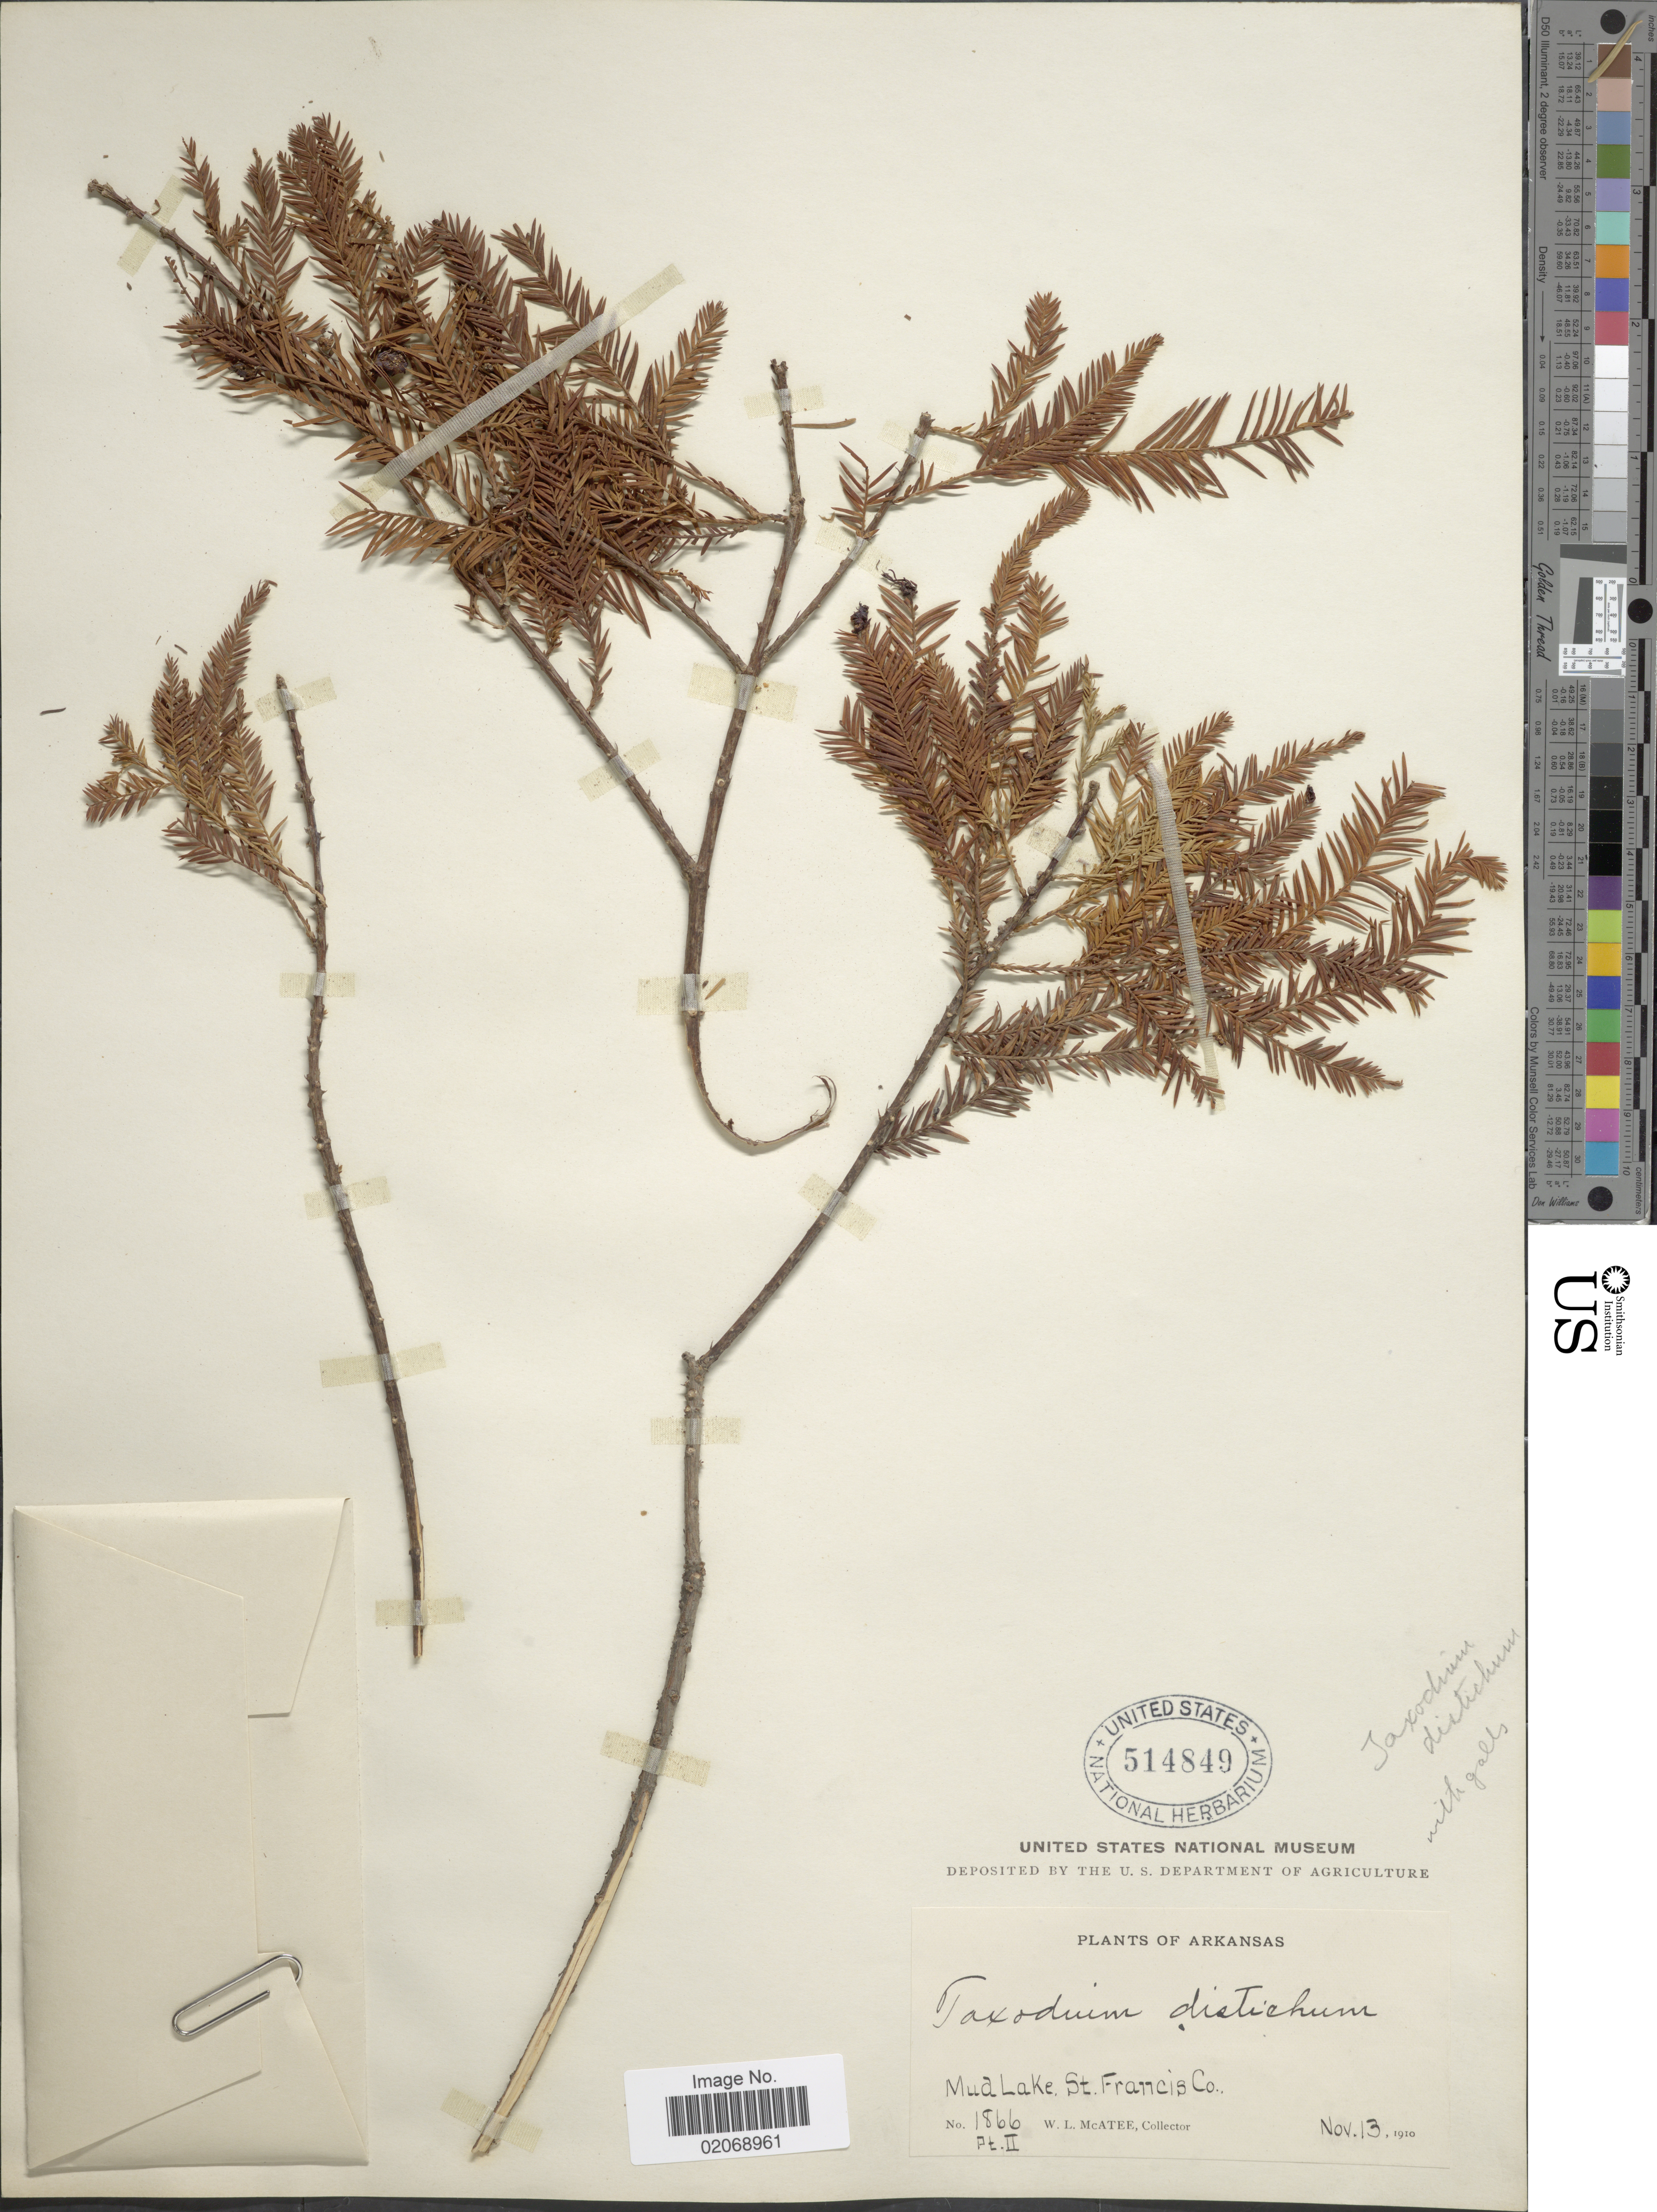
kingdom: Plantae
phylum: Tracheophyta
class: Pinopsida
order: Pinales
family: Cupressaceae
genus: Taxodium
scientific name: Taxodium distichum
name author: (L.) Rich.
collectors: W. McAtee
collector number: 1866Pt.II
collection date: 1910-11-13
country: United States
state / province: Arkansas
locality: Mud Lake, St. Francis Co.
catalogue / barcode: US 514849